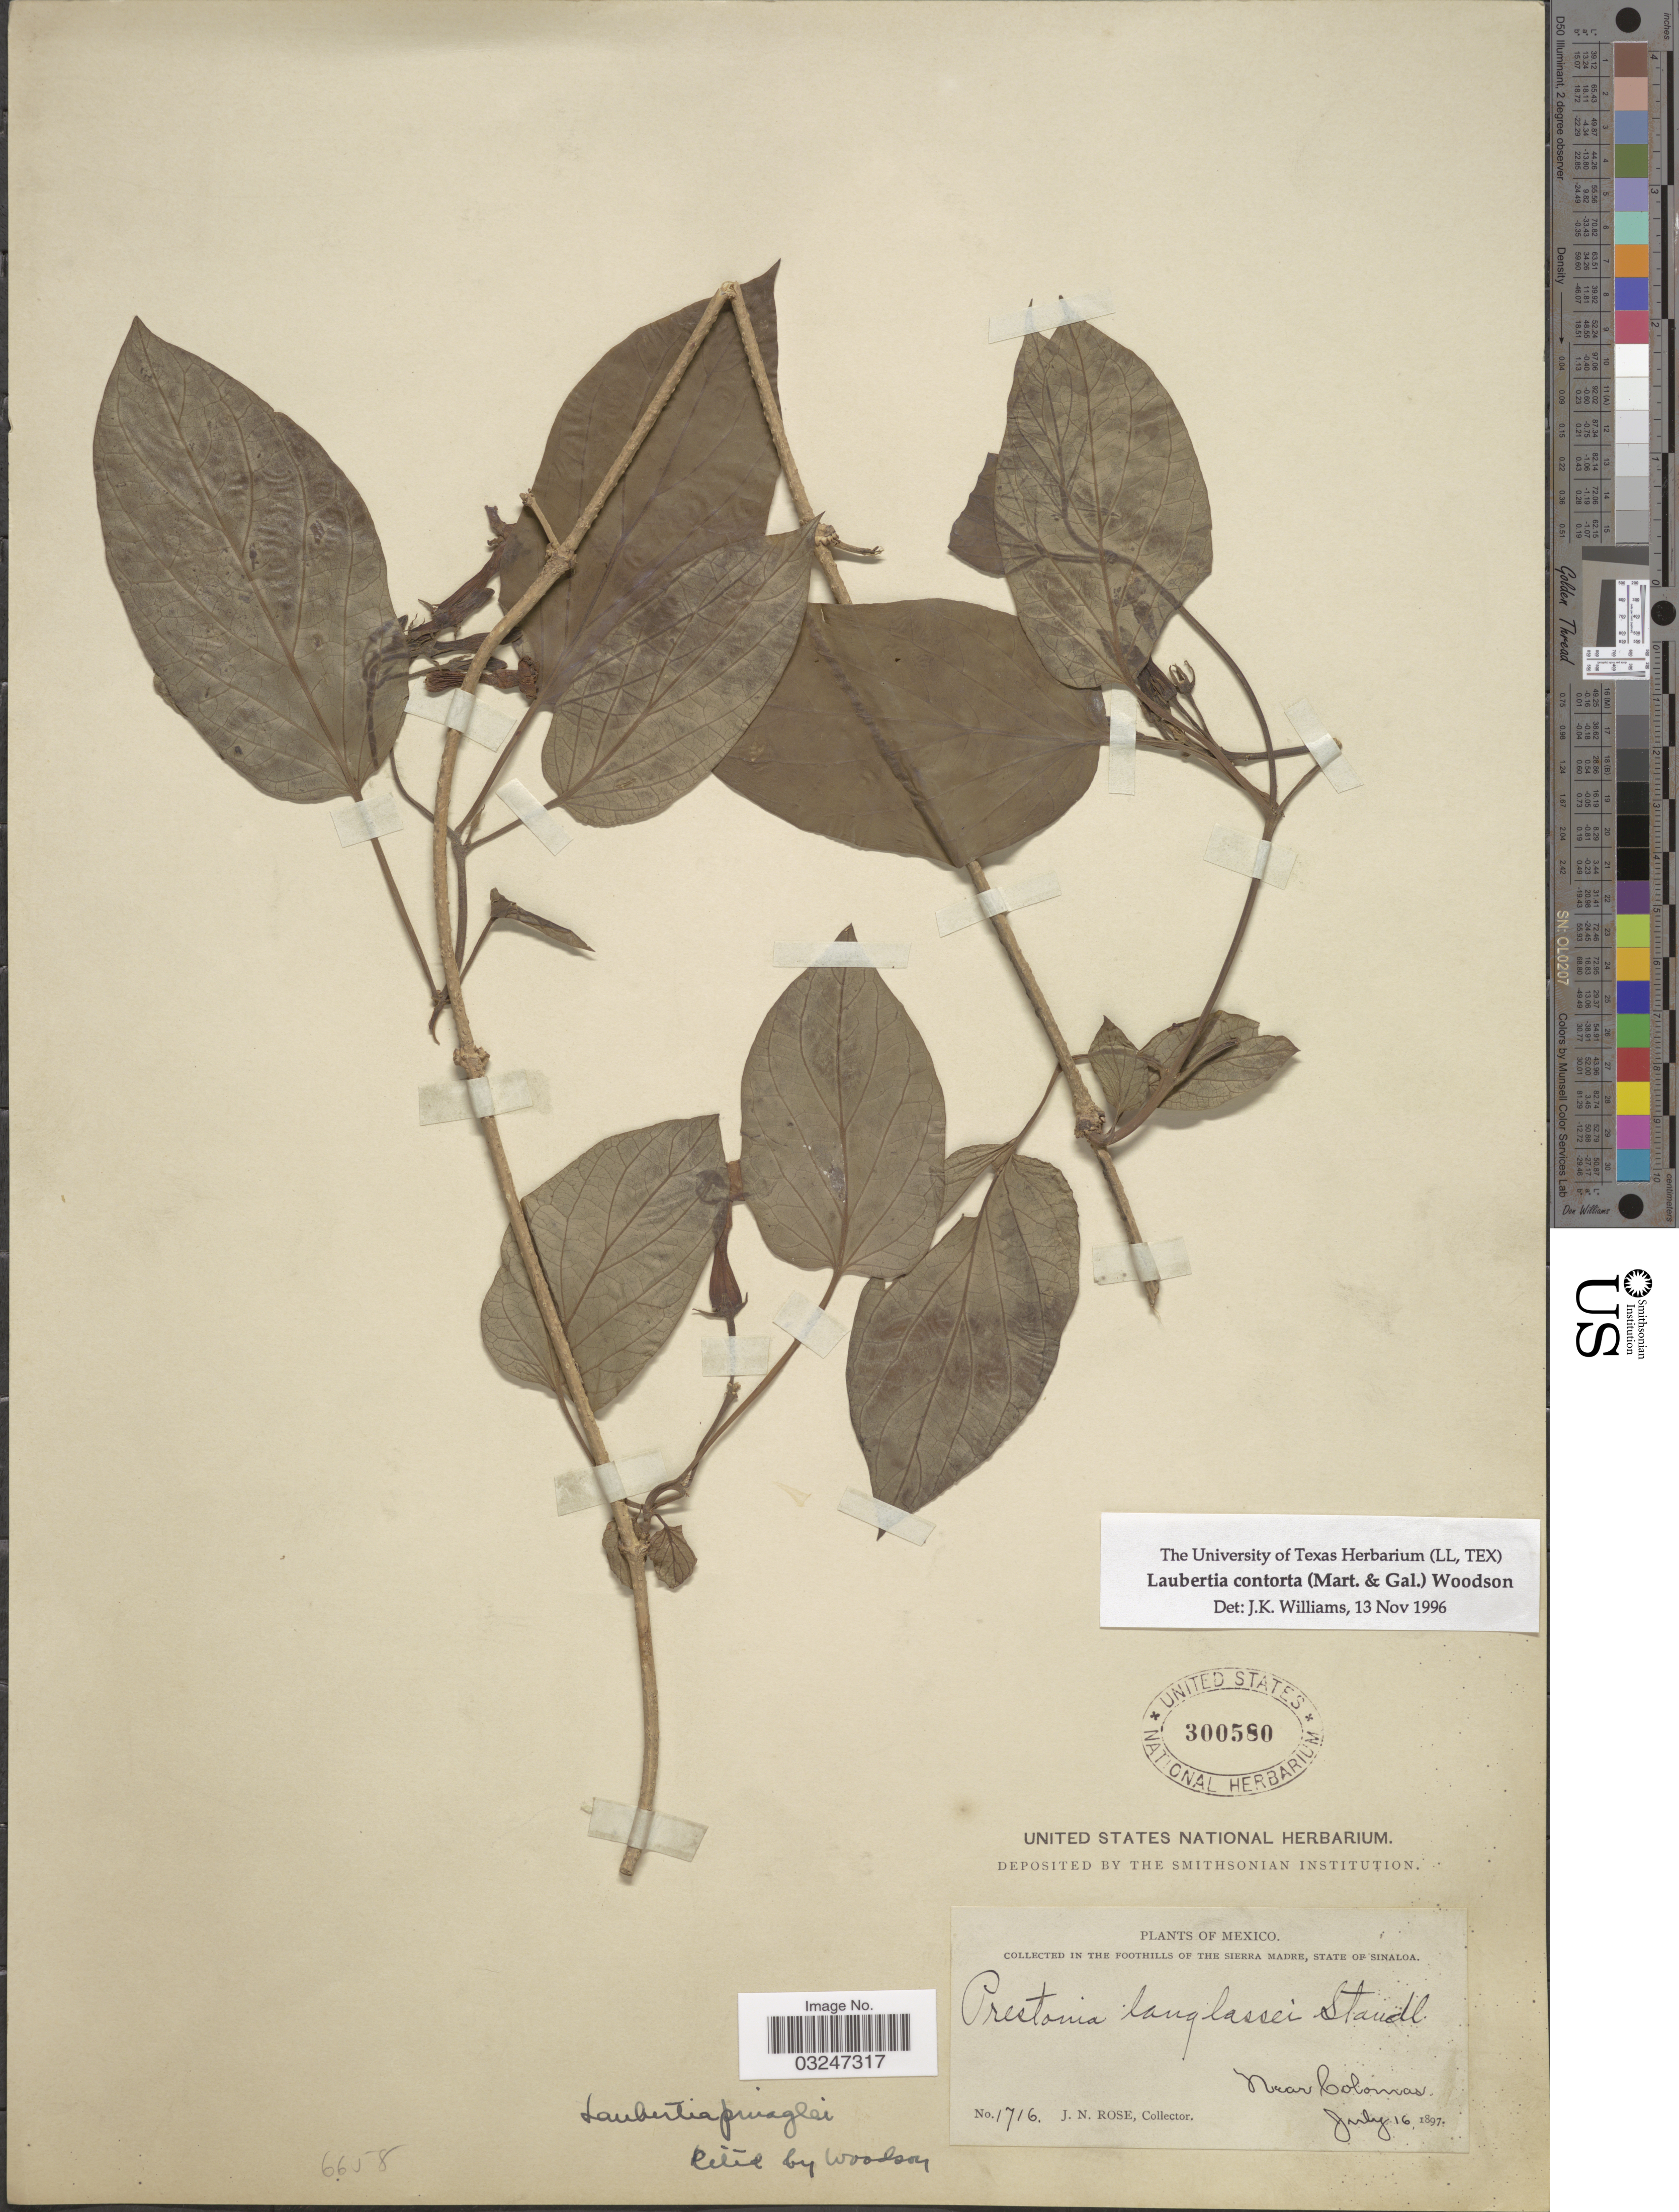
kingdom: Plantae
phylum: Tracheophyta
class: Magnoliopsida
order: Gentianales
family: Apocynaceae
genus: Laubertia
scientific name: Laubertia contorta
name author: (M. Martens & Galeotti) Woodson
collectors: J. N. Rose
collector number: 1716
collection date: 1897-07-16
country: Mexico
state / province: Sinaloa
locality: Collected in the Foothills of the Sierra Madre, State of Sinaloa. Near Colomas.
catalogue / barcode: US 300580